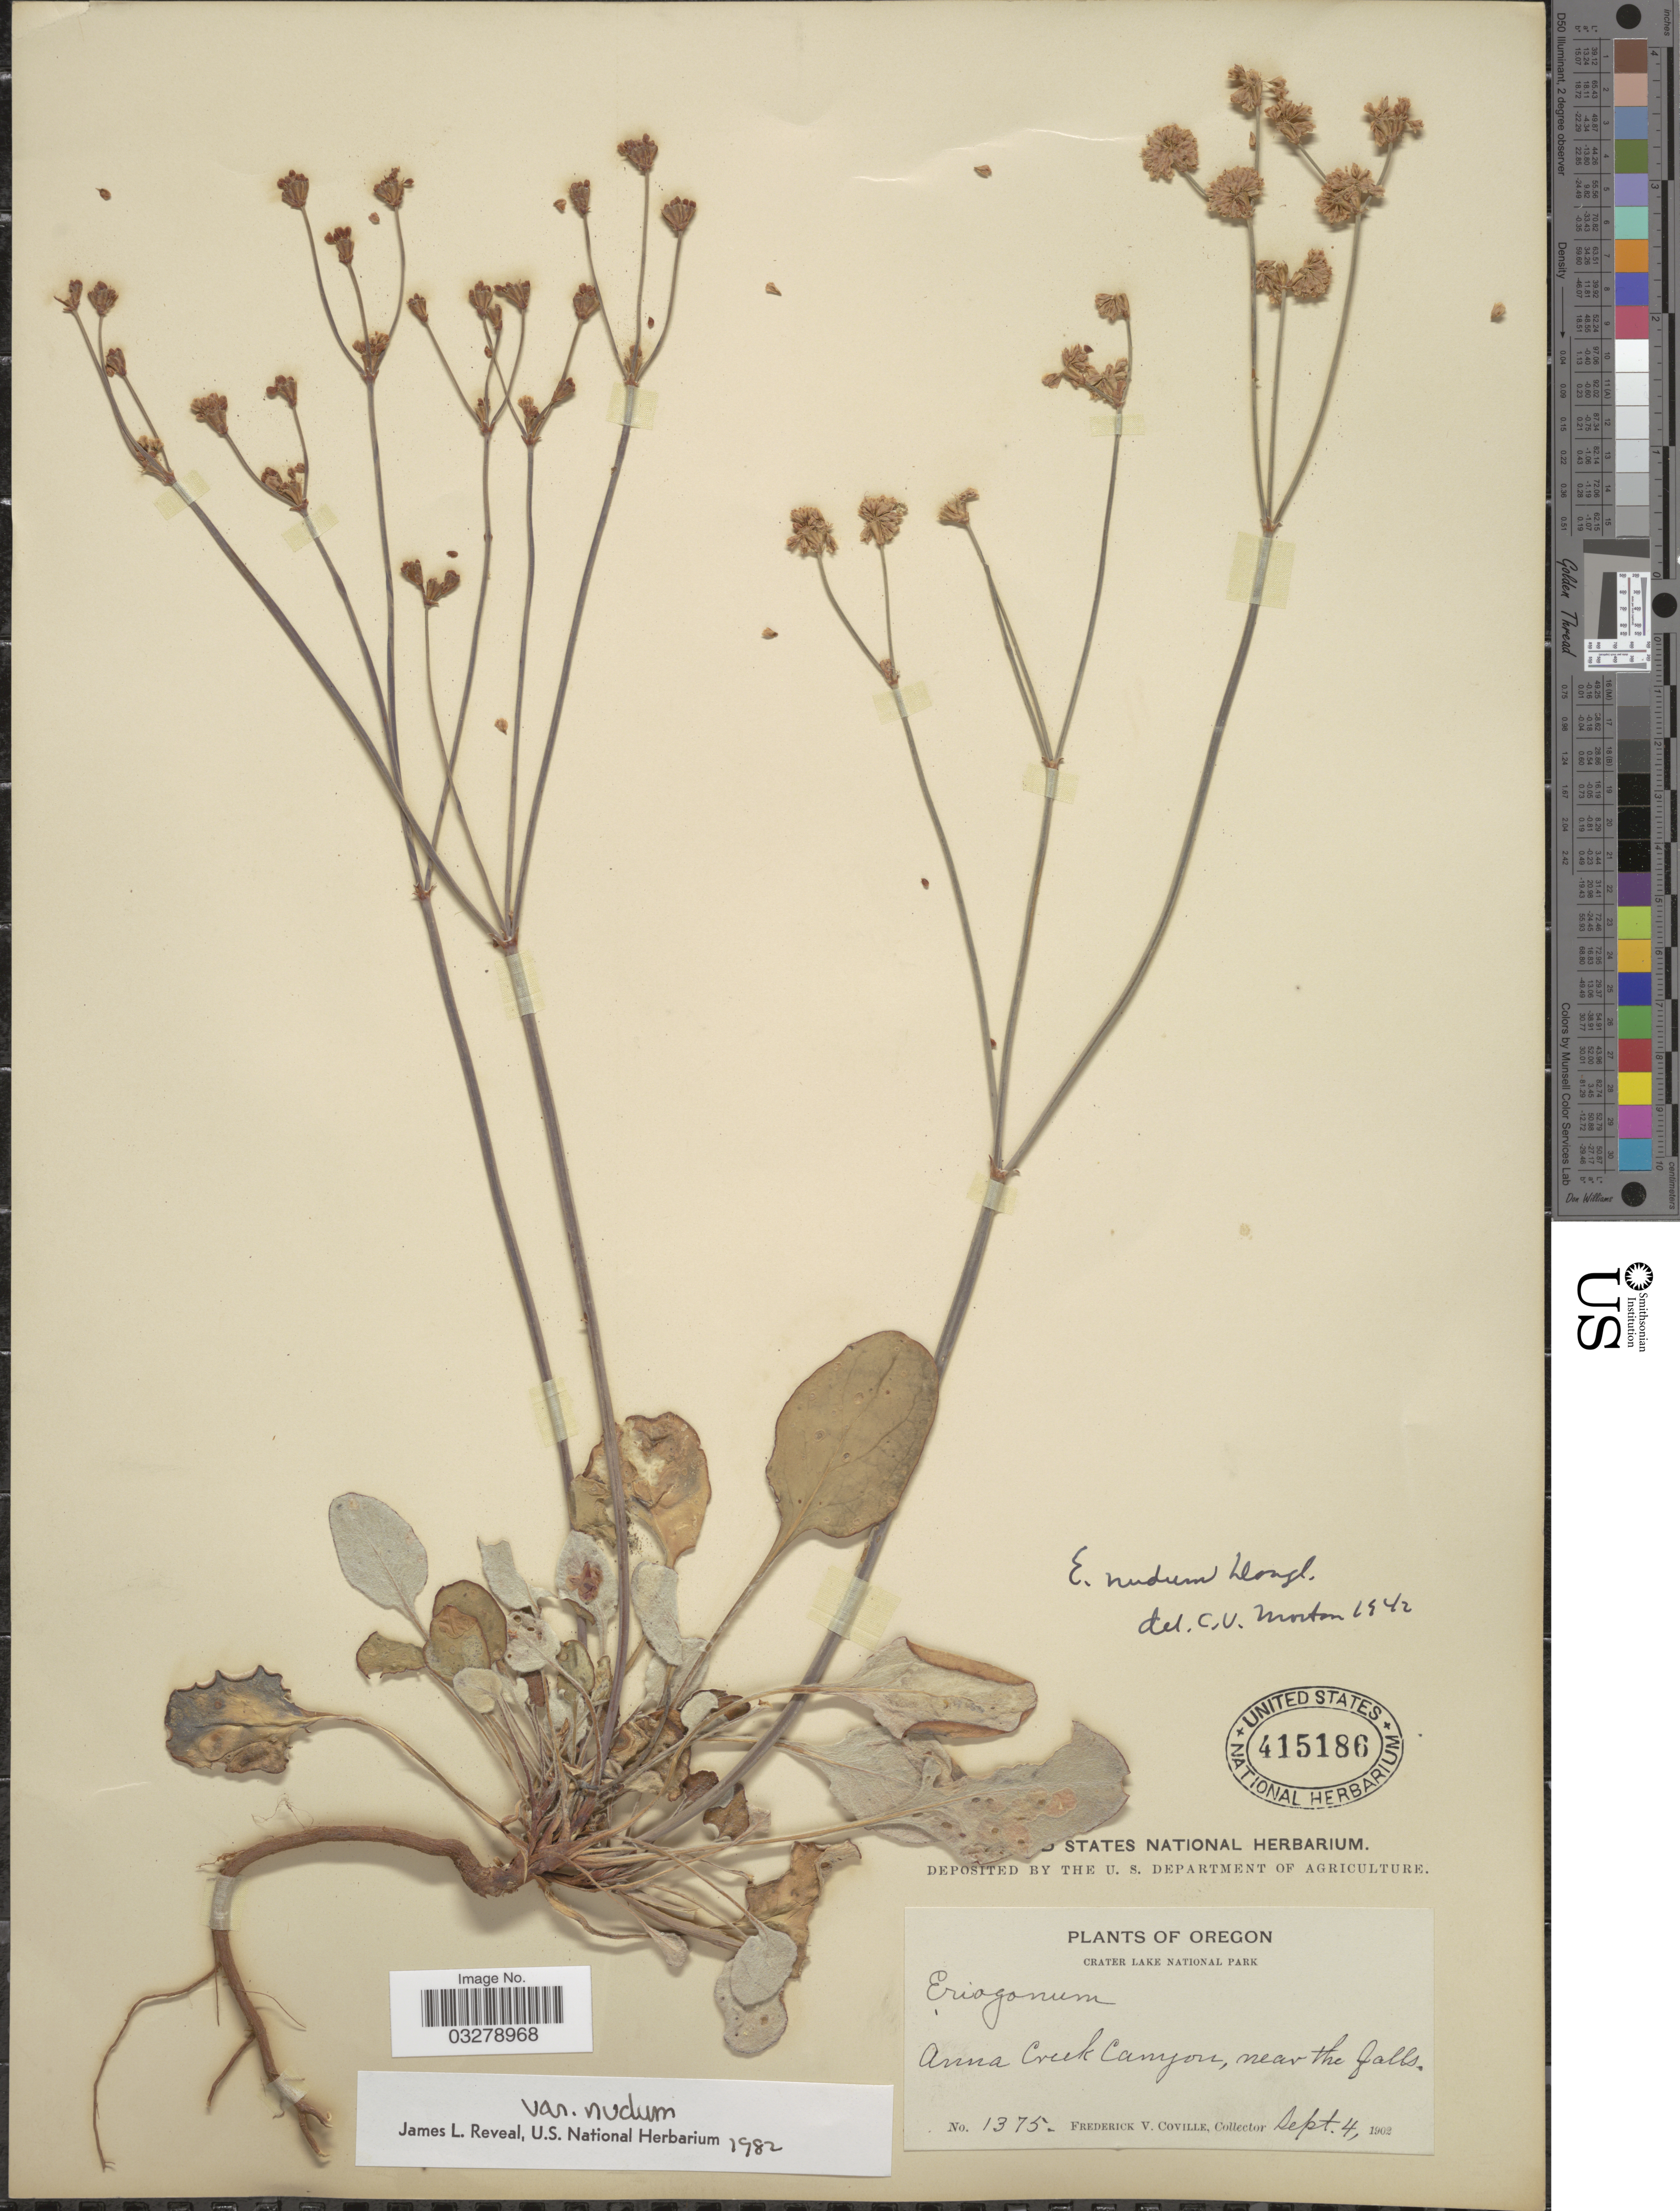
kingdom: Plantae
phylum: Tracheophyta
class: Magnoliopsida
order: Caryophyllales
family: Polygonaceae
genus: Eriogonum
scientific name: Eriogonum nudum var. nudum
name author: Douglas ex Benth.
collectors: F. V. Coville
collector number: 1375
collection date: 1902-09-04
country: United States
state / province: Oregon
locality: Crater Lake National Park, Anna Creek Canyon, near the falls.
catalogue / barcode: US 415186